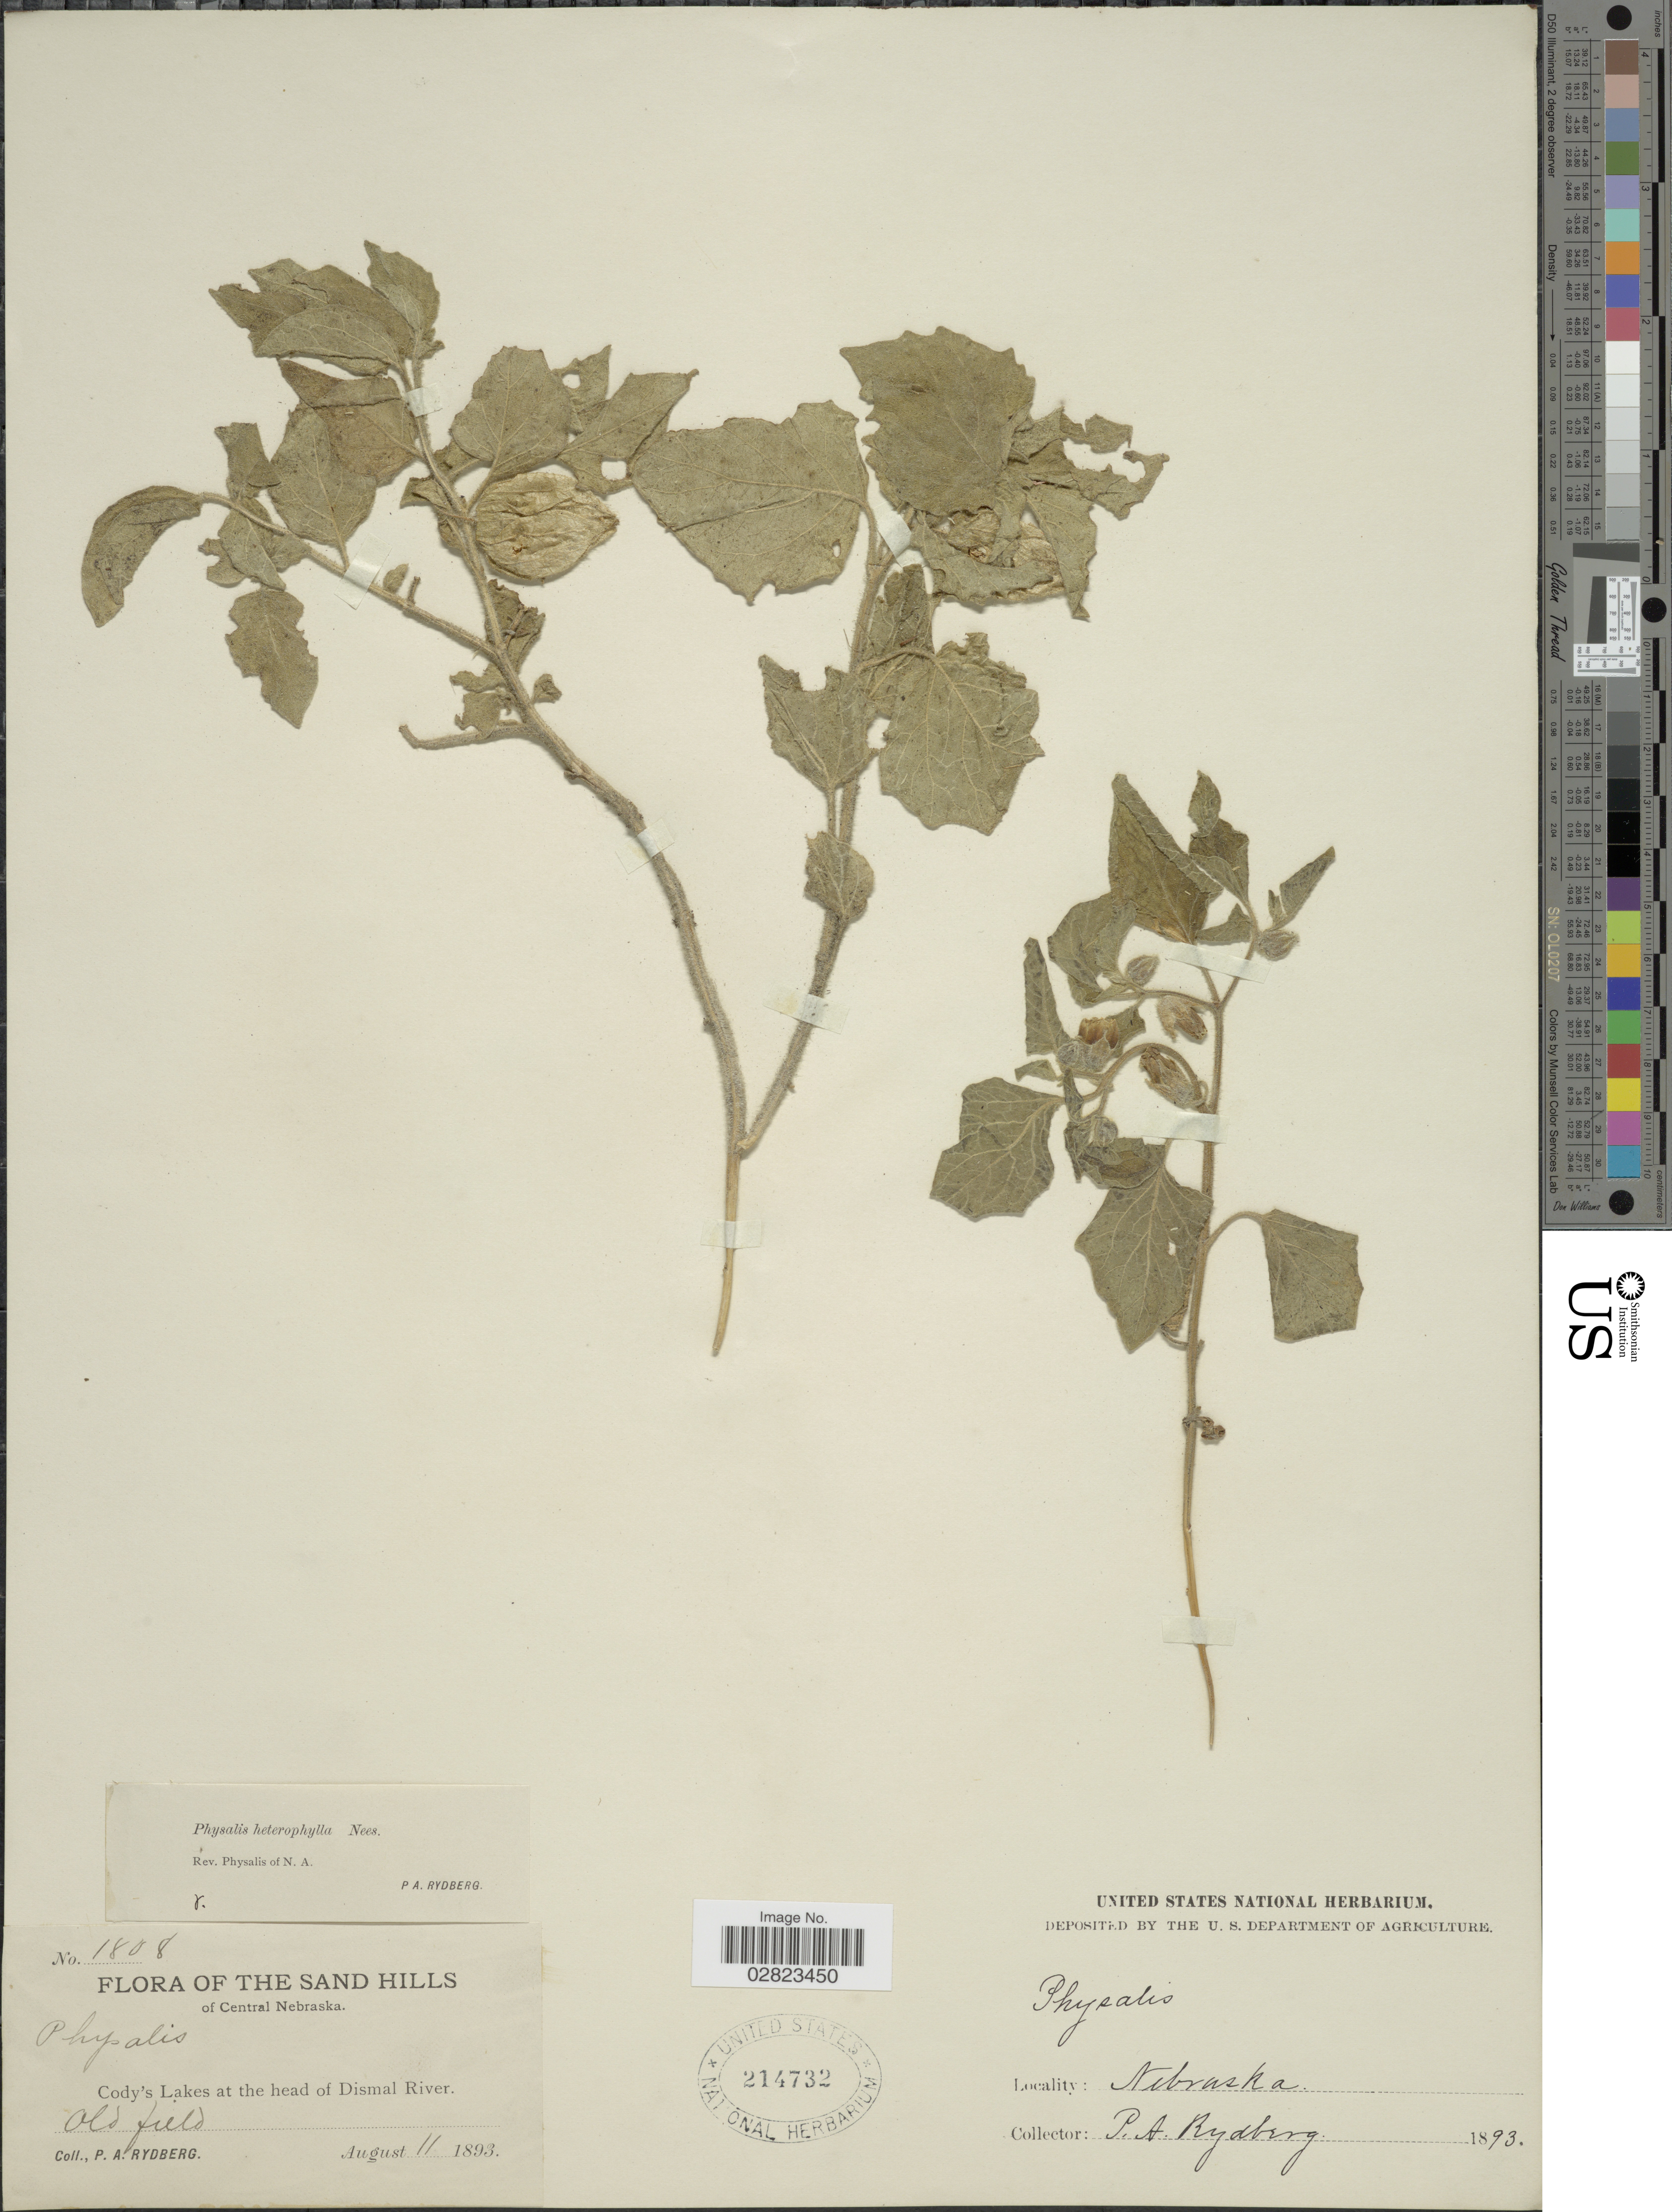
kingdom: Plantae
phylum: Tracheophyta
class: Magnoliopsida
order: Solanales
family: Solanaceae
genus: Physalis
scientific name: Physalis heterophylla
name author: Nees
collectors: P. A. Rydberg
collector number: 1808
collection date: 1893-08-11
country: United States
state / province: Nebraska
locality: The Sand Hills of Central Nebraska. Cody's Lakes at the head of Dismal River.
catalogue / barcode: US 214732